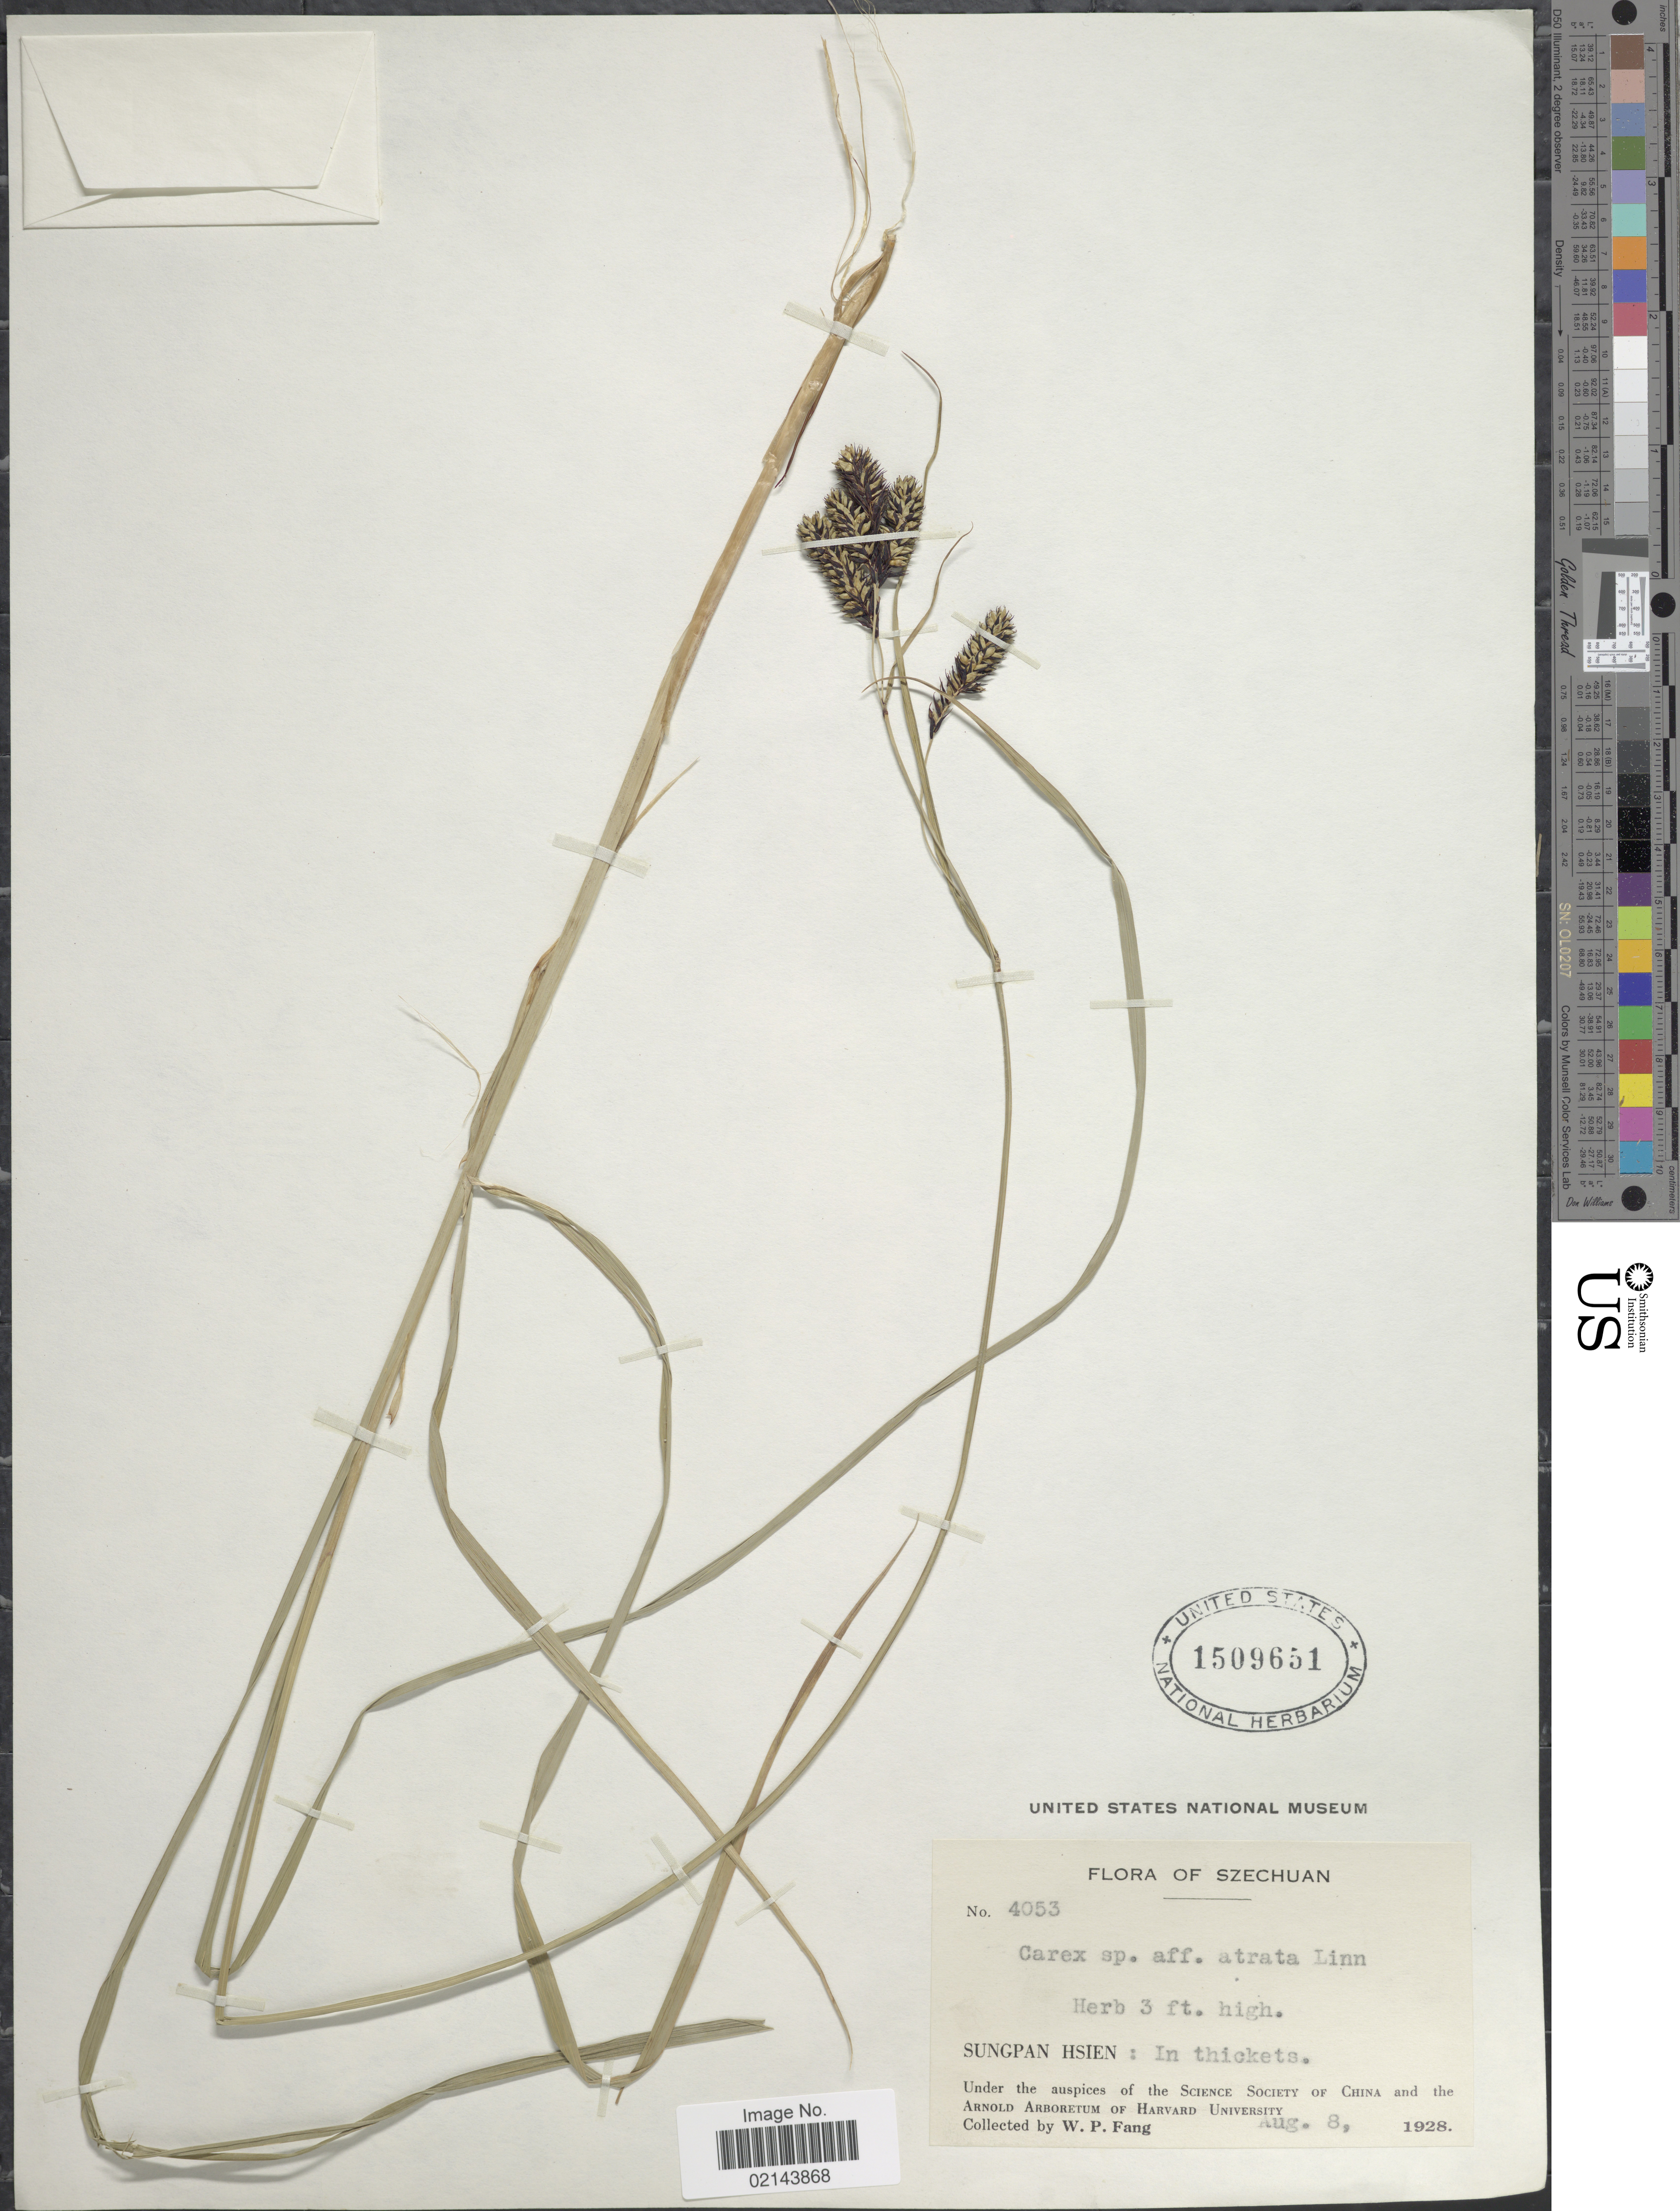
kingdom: Plantae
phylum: Tracheophyta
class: Liliopsida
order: Poales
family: Cyperaceae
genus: Carex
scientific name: Carex atrata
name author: L.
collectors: W. P. Fang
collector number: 4053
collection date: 1928-08-08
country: China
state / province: Sichuan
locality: Szechuan. Sungpan Hsien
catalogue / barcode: US 1509651